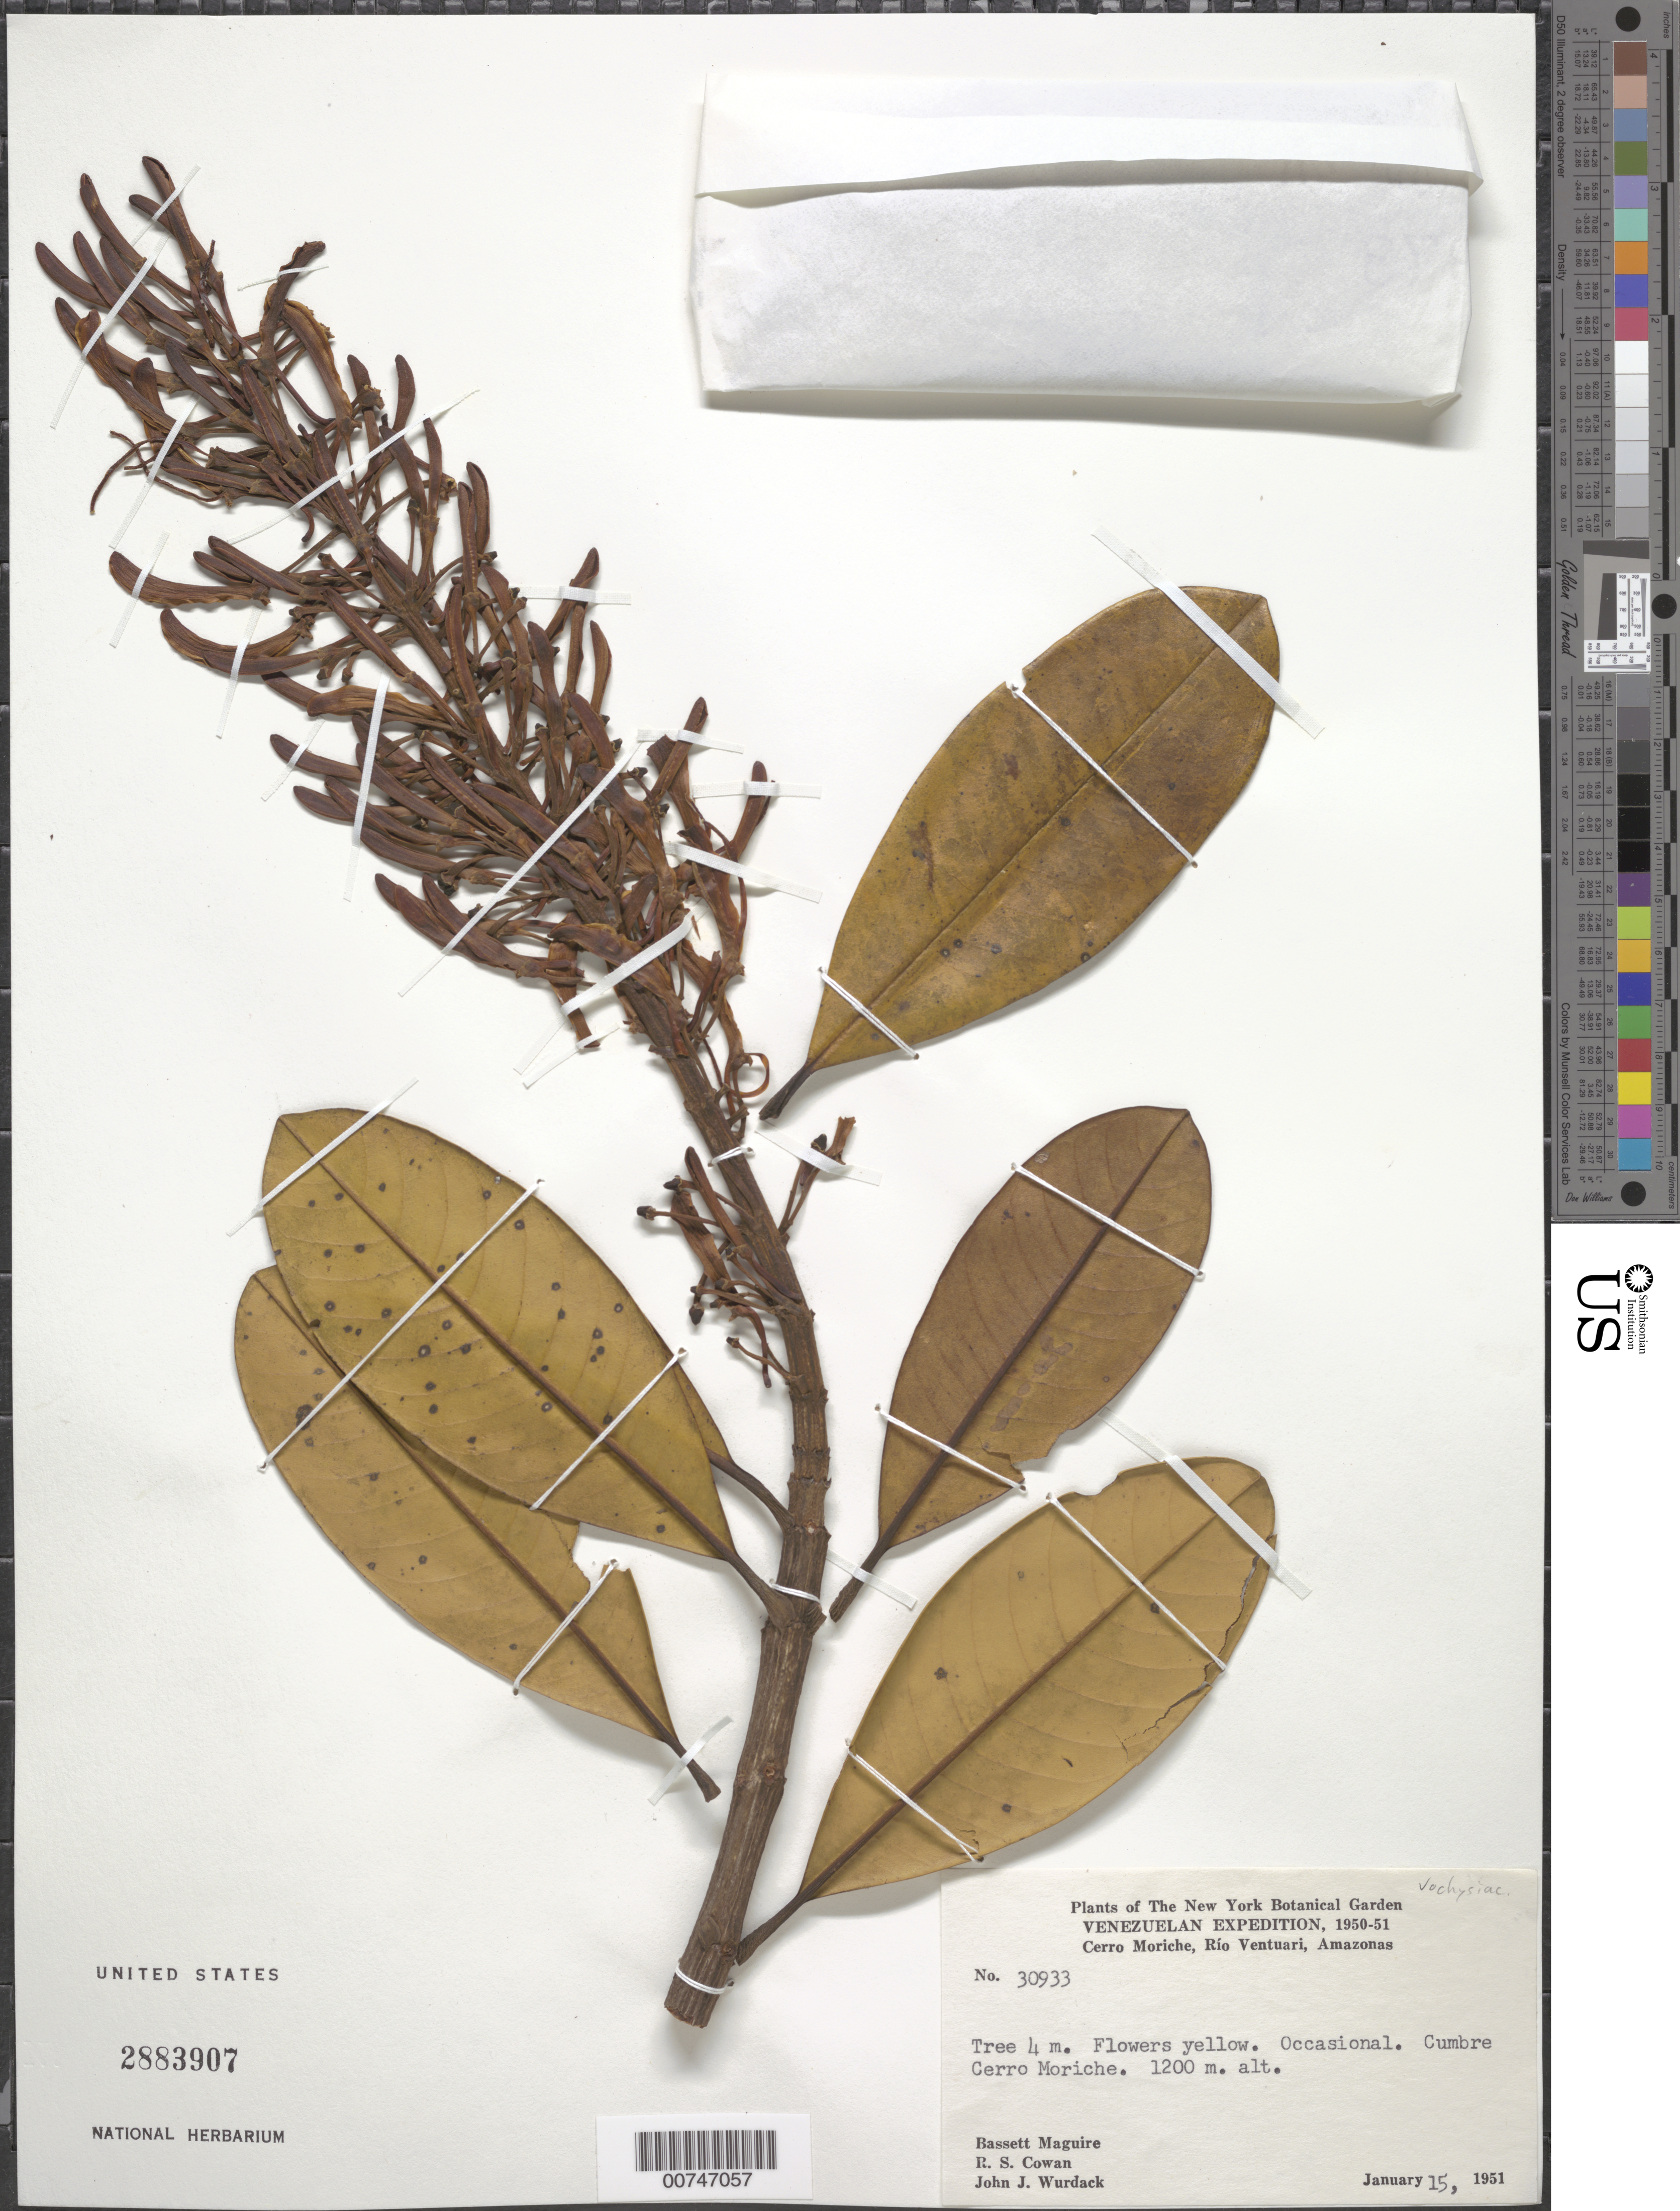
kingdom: Plantae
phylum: Tracheophyta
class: Magnoliopsida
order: Myrtales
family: Vochysiaceae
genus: Vochysia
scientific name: Vochysia sp.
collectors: B. Maguire, R. S. Cowan & J. J. Wurdack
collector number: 30933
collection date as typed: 15-Jan-51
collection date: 1951-01-15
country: Venezuela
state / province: Amazonas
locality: Cerro Moriche, Río Ventuari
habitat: Ccumbre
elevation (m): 1200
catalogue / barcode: US 2883907